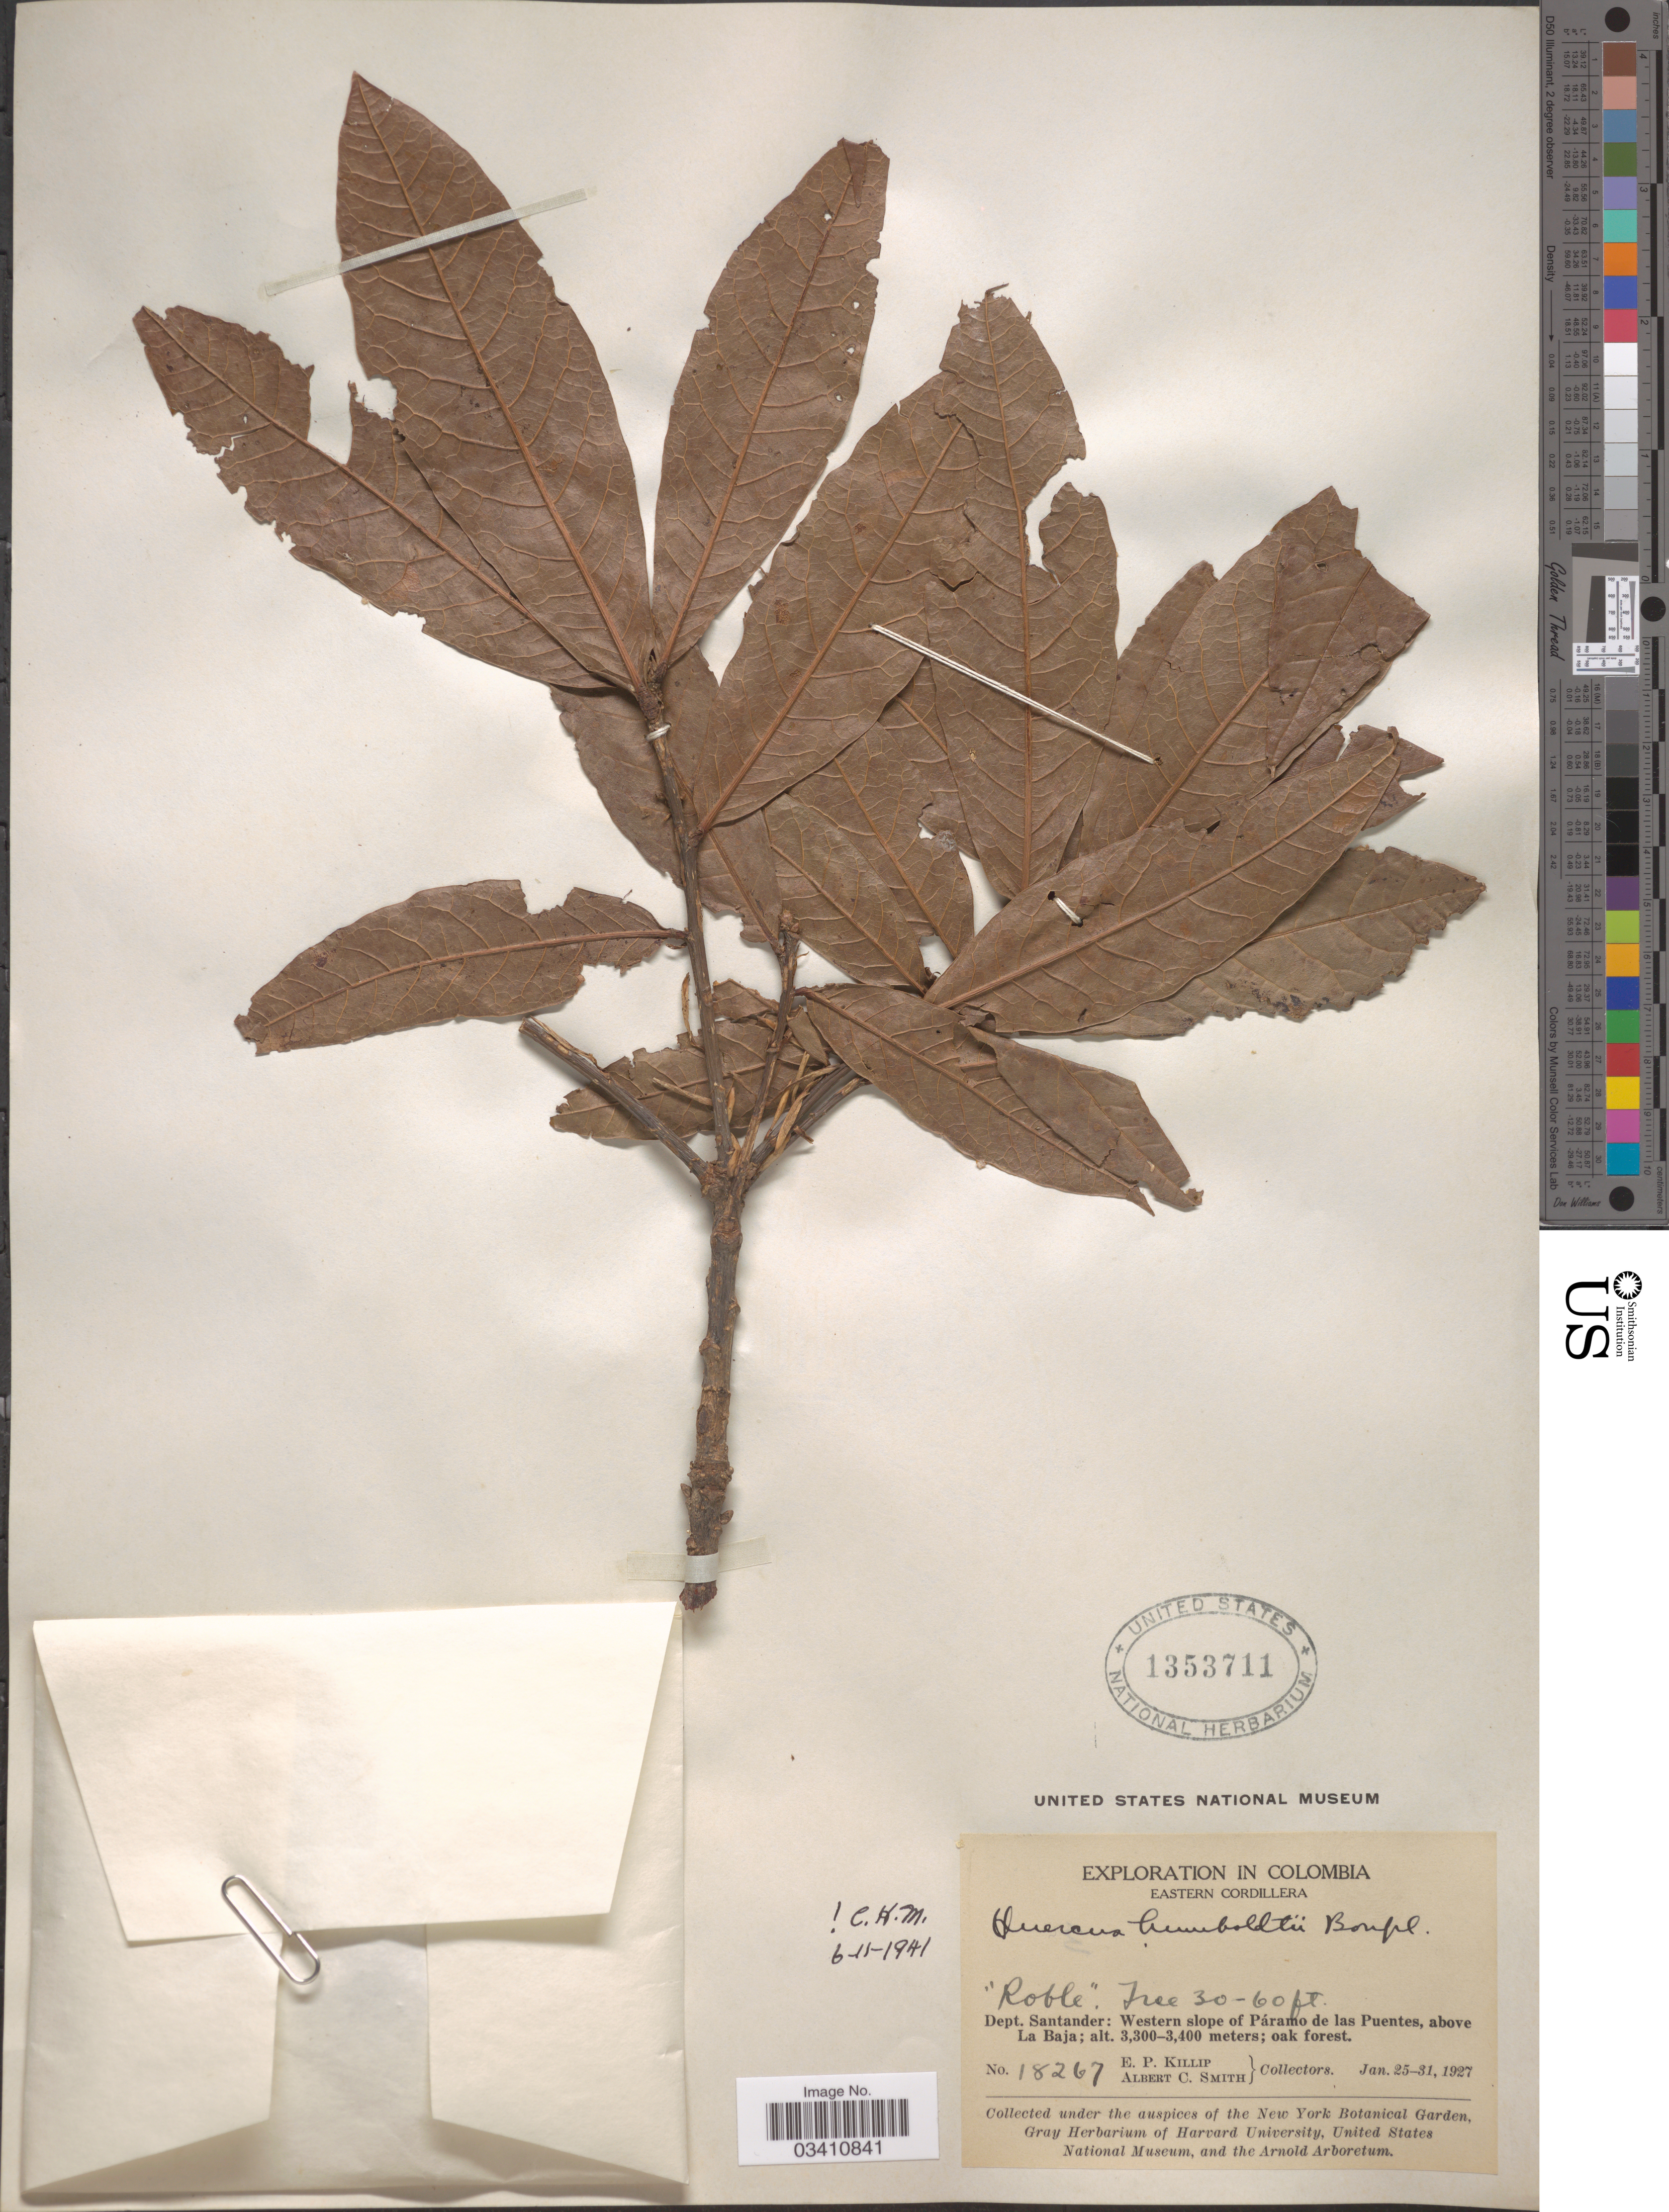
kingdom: Plantae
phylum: Tracheophyta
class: Magnoliopsida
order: Fagales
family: Fagaceae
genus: Quercus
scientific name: Quercus humboldtii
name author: Bonpl.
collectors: E. P. Killip & A. C. Smith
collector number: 18267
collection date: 1927-01-25/1927-01-31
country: Colombia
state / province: Santander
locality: Eastern Cordillera. Dept. Santander: Western slope of Páramo de las Puentes, above La Baja.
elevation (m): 3300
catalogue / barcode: US 1353711